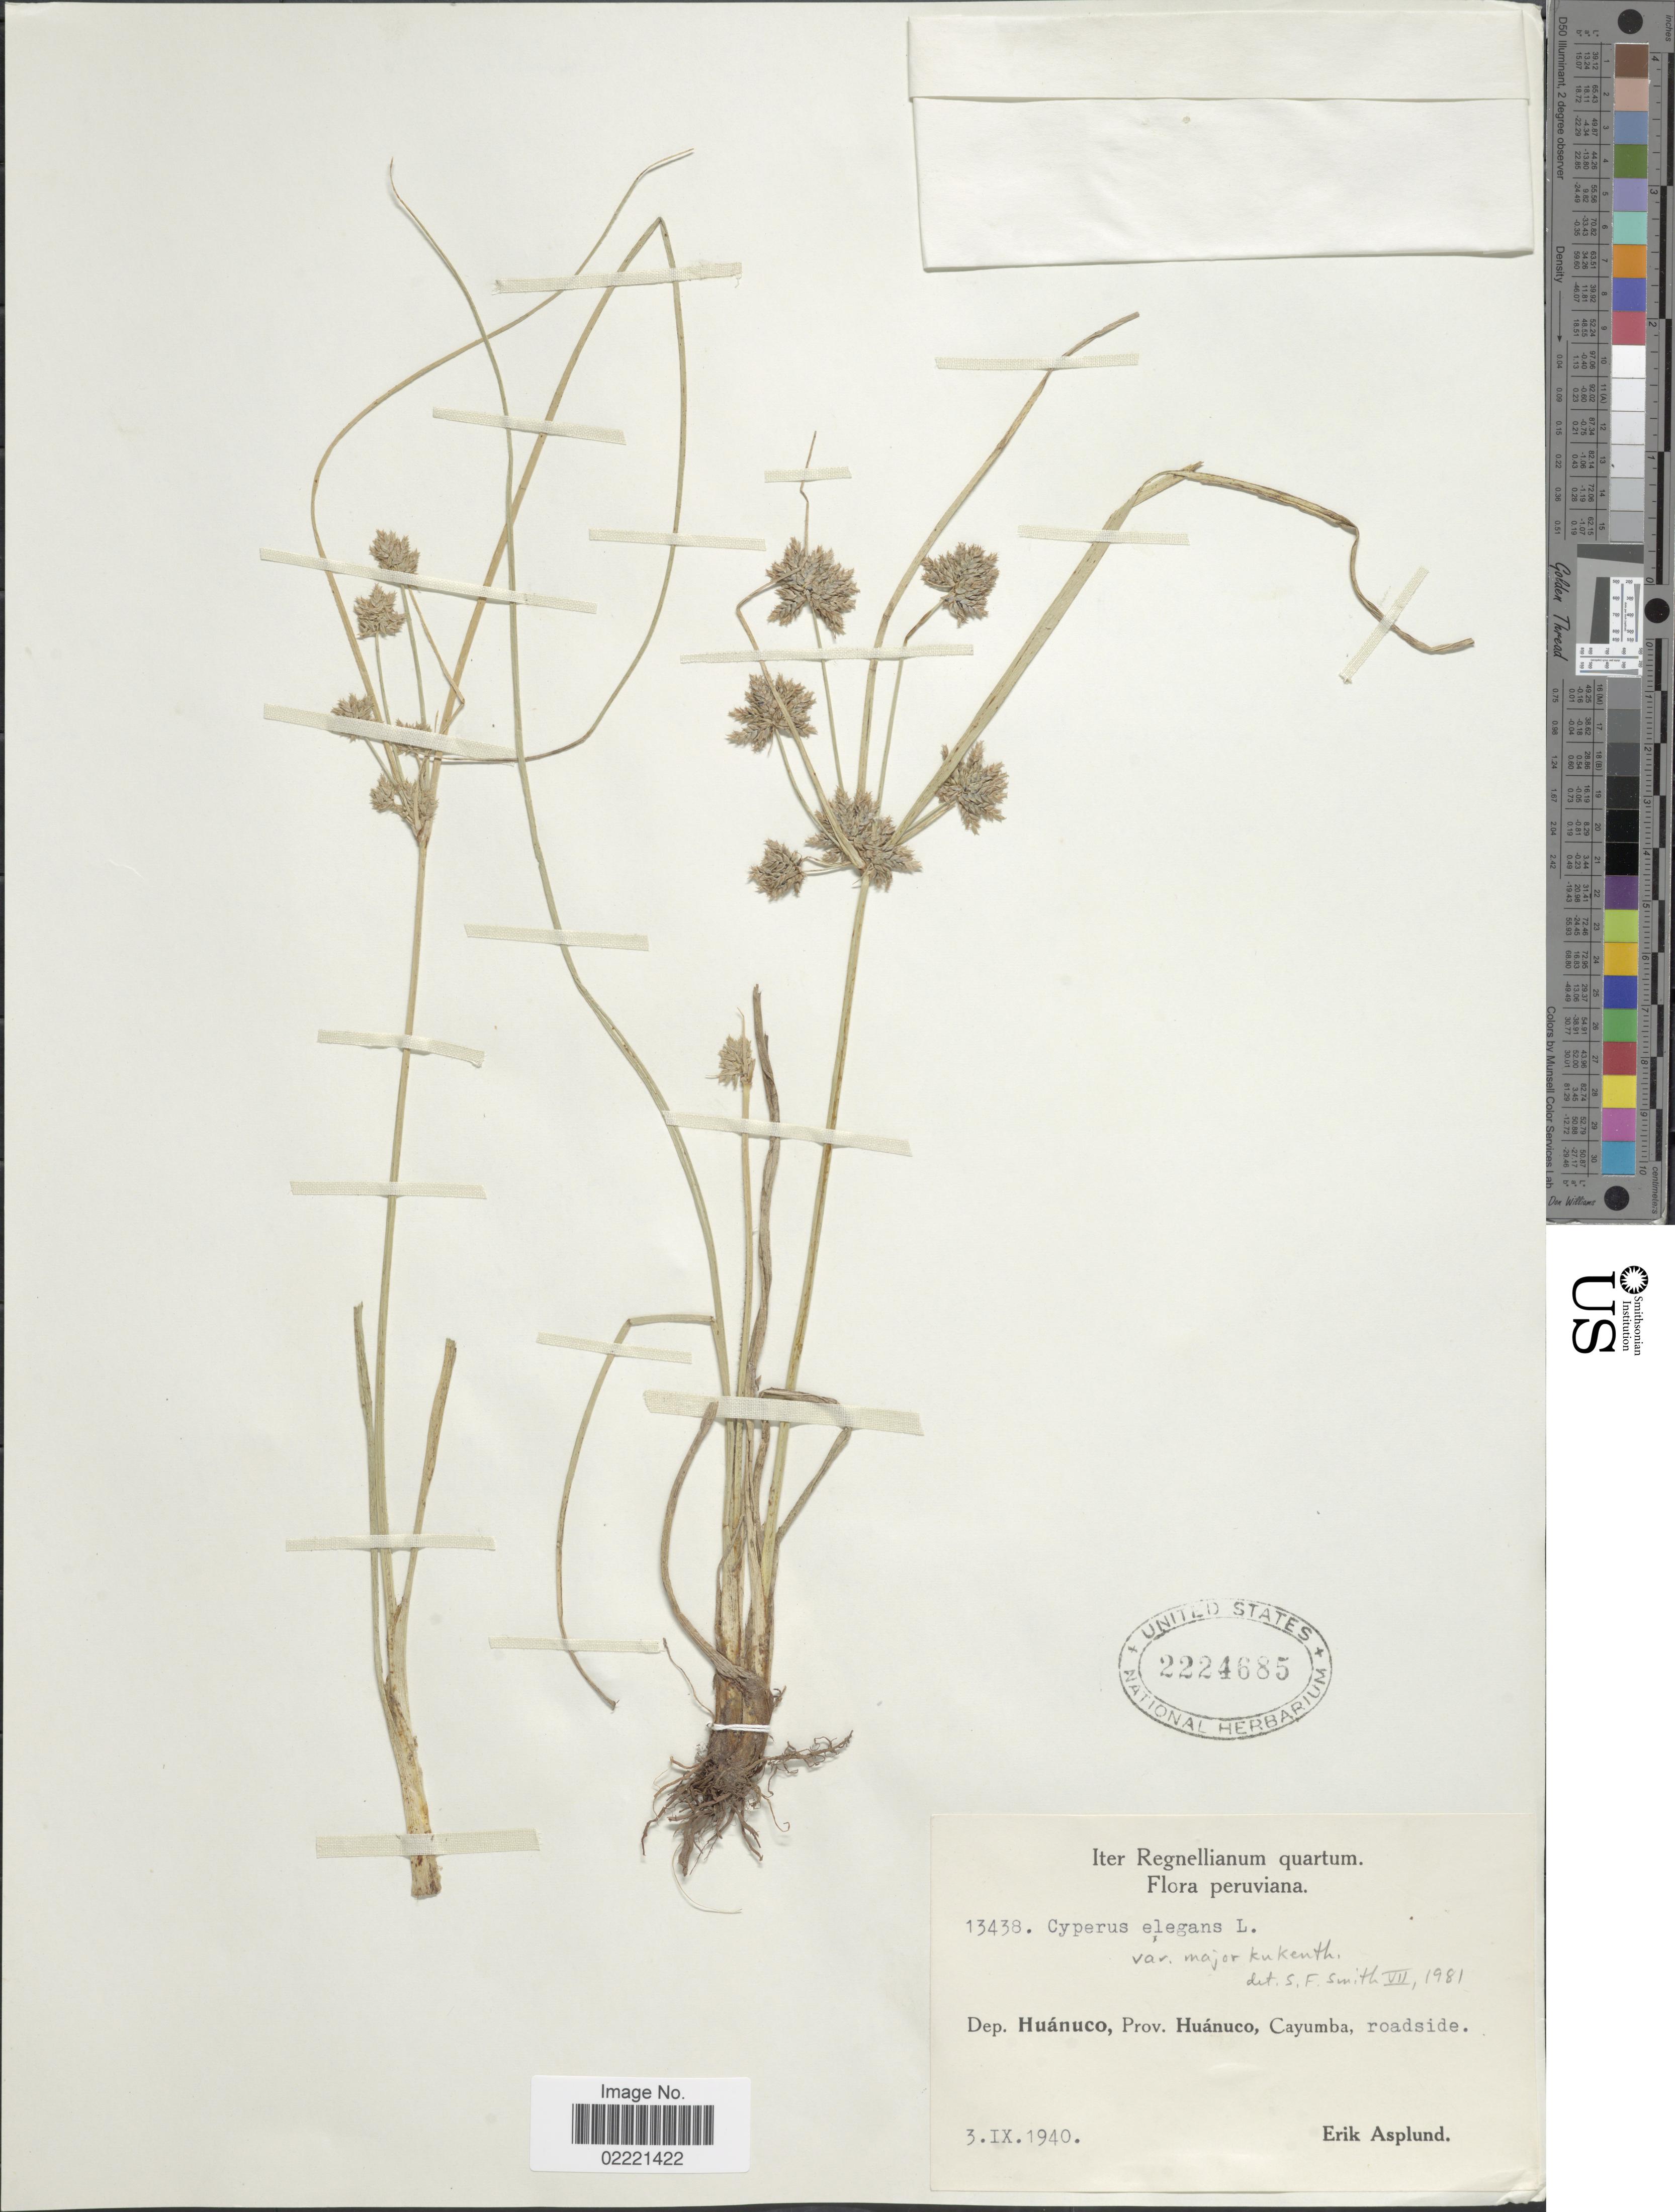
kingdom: Plantae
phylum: Tracheophyta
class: Liliopsida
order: Poales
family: Cyperaceae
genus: Cyperus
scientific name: Cyperus elegans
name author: L.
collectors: E. Asplund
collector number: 13438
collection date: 1940-09-03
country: Peru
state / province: Huánuco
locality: Dep. Huanuco, Cayumba, roadside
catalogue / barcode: US 2224685